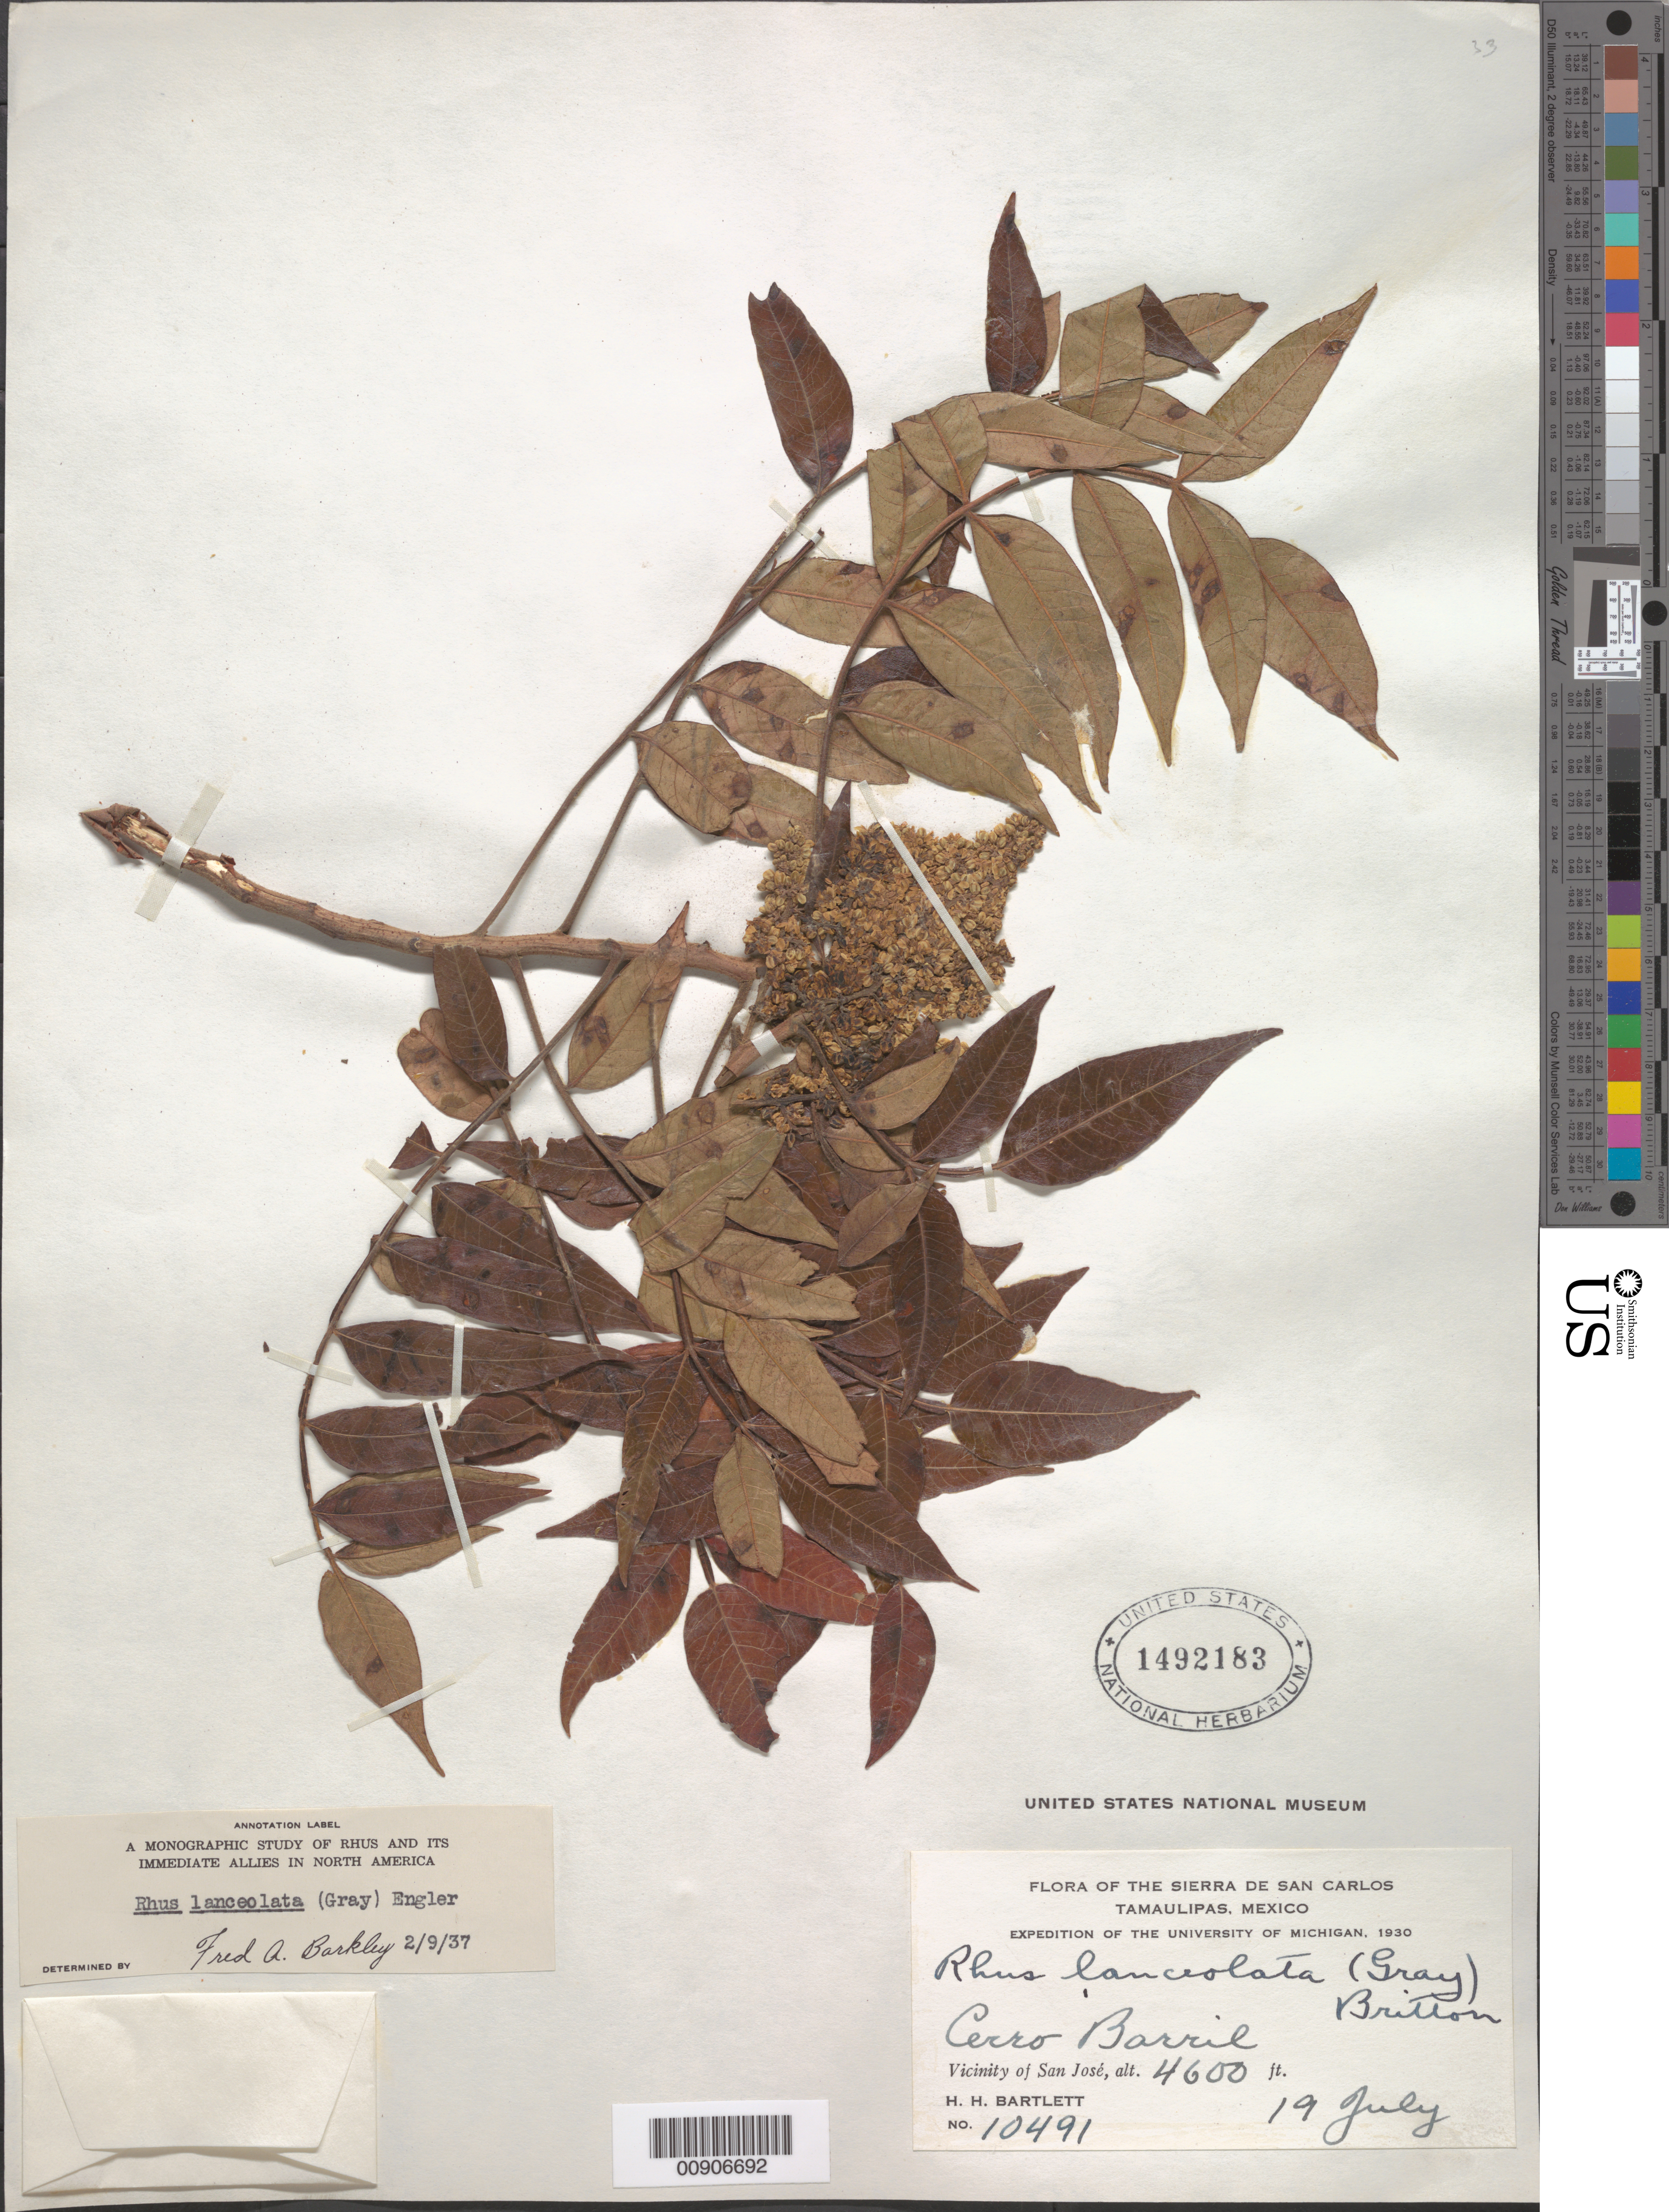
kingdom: Plantae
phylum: Tracheophyta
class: Magnoliopsida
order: Sapindales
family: Anacardiaceae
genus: Rhus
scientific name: Rhus lanceolata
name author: (A. Gray) Britton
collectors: H. H. Bartlett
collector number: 10491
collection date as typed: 19 Jul 1930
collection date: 1930-07-19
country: Mexico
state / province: Tamaulipas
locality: Cerro Barril. Vicinity of San José, Tamaulipas. Sierra de San Carlos.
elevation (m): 1402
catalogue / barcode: US 1492183